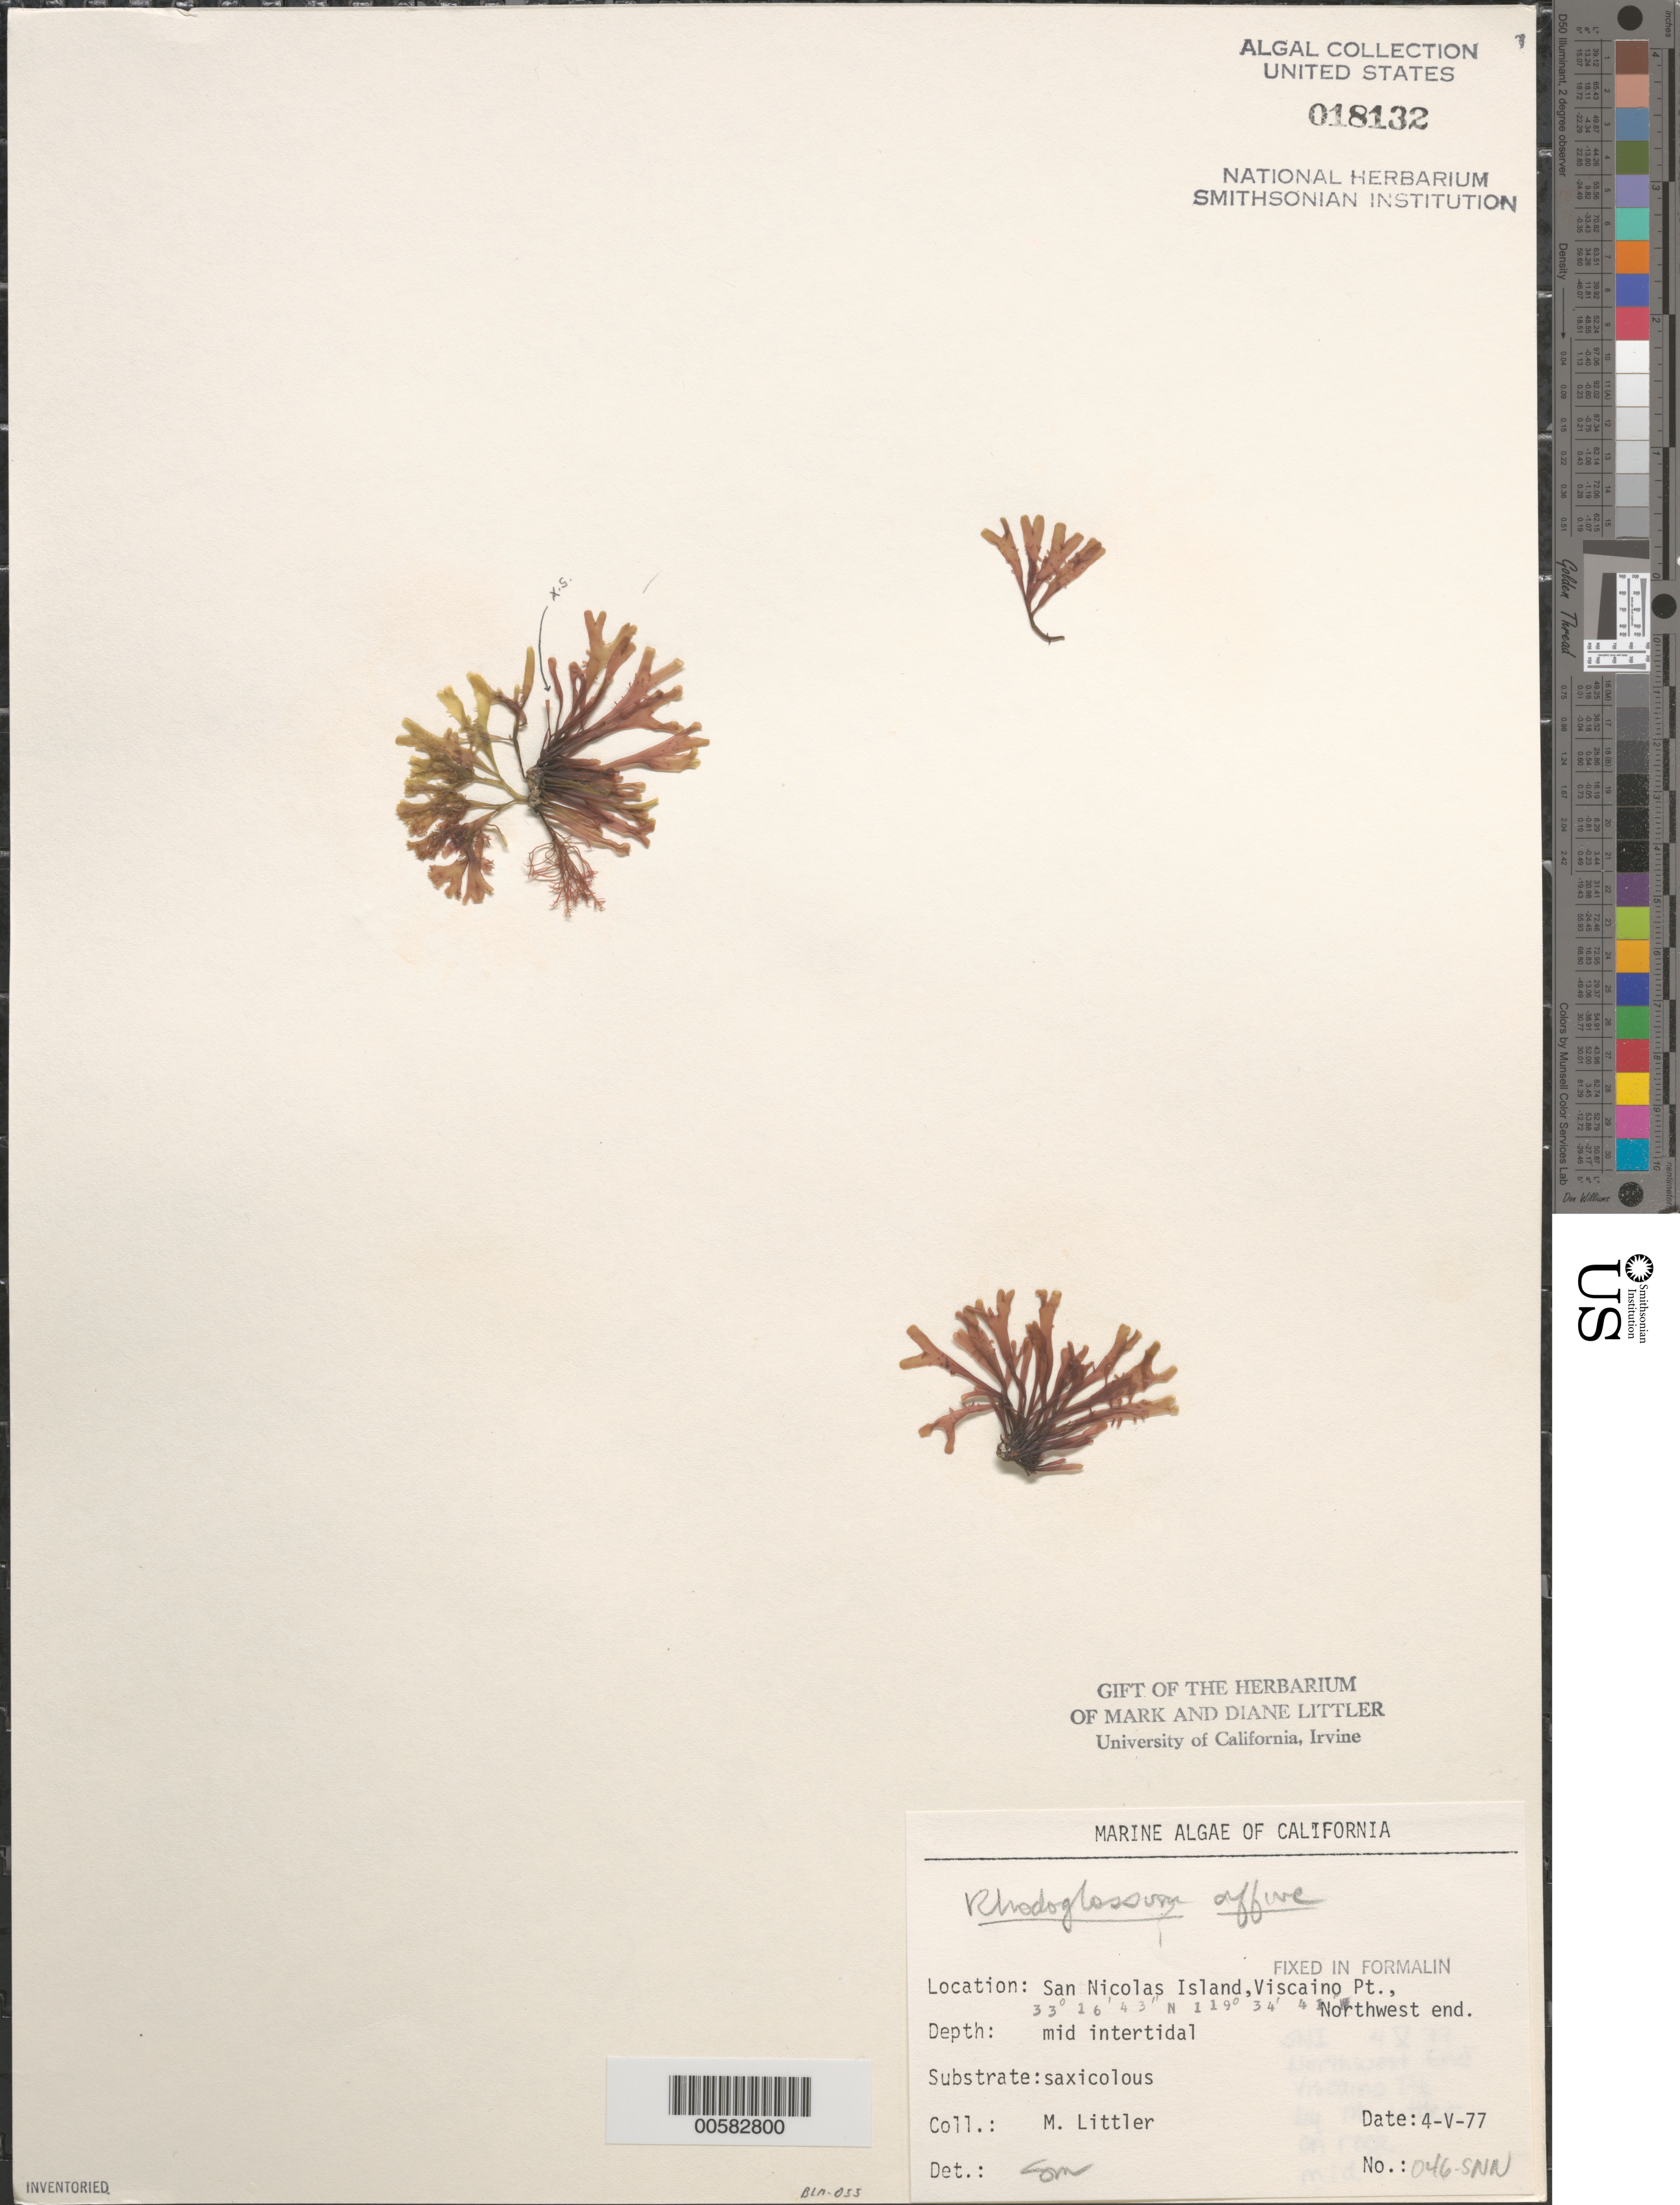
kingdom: Plantae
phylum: Rhodophyta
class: Florideophyceae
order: Gigartinales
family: Gigartinaceae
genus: Mazzaella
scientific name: Mazzaella affinis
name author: (Harvey) Fredericq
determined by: Algae name updating Project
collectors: M. M. Littler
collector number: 046-SNN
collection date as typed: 04 May 1977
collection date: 1977-05-04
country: United States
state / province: California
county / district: Ventura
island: San Nicolas Island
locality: Viscaino Point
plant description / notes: BLM-SOCALBIGHT Rocky Intertidal Survey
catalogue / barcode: US 18132